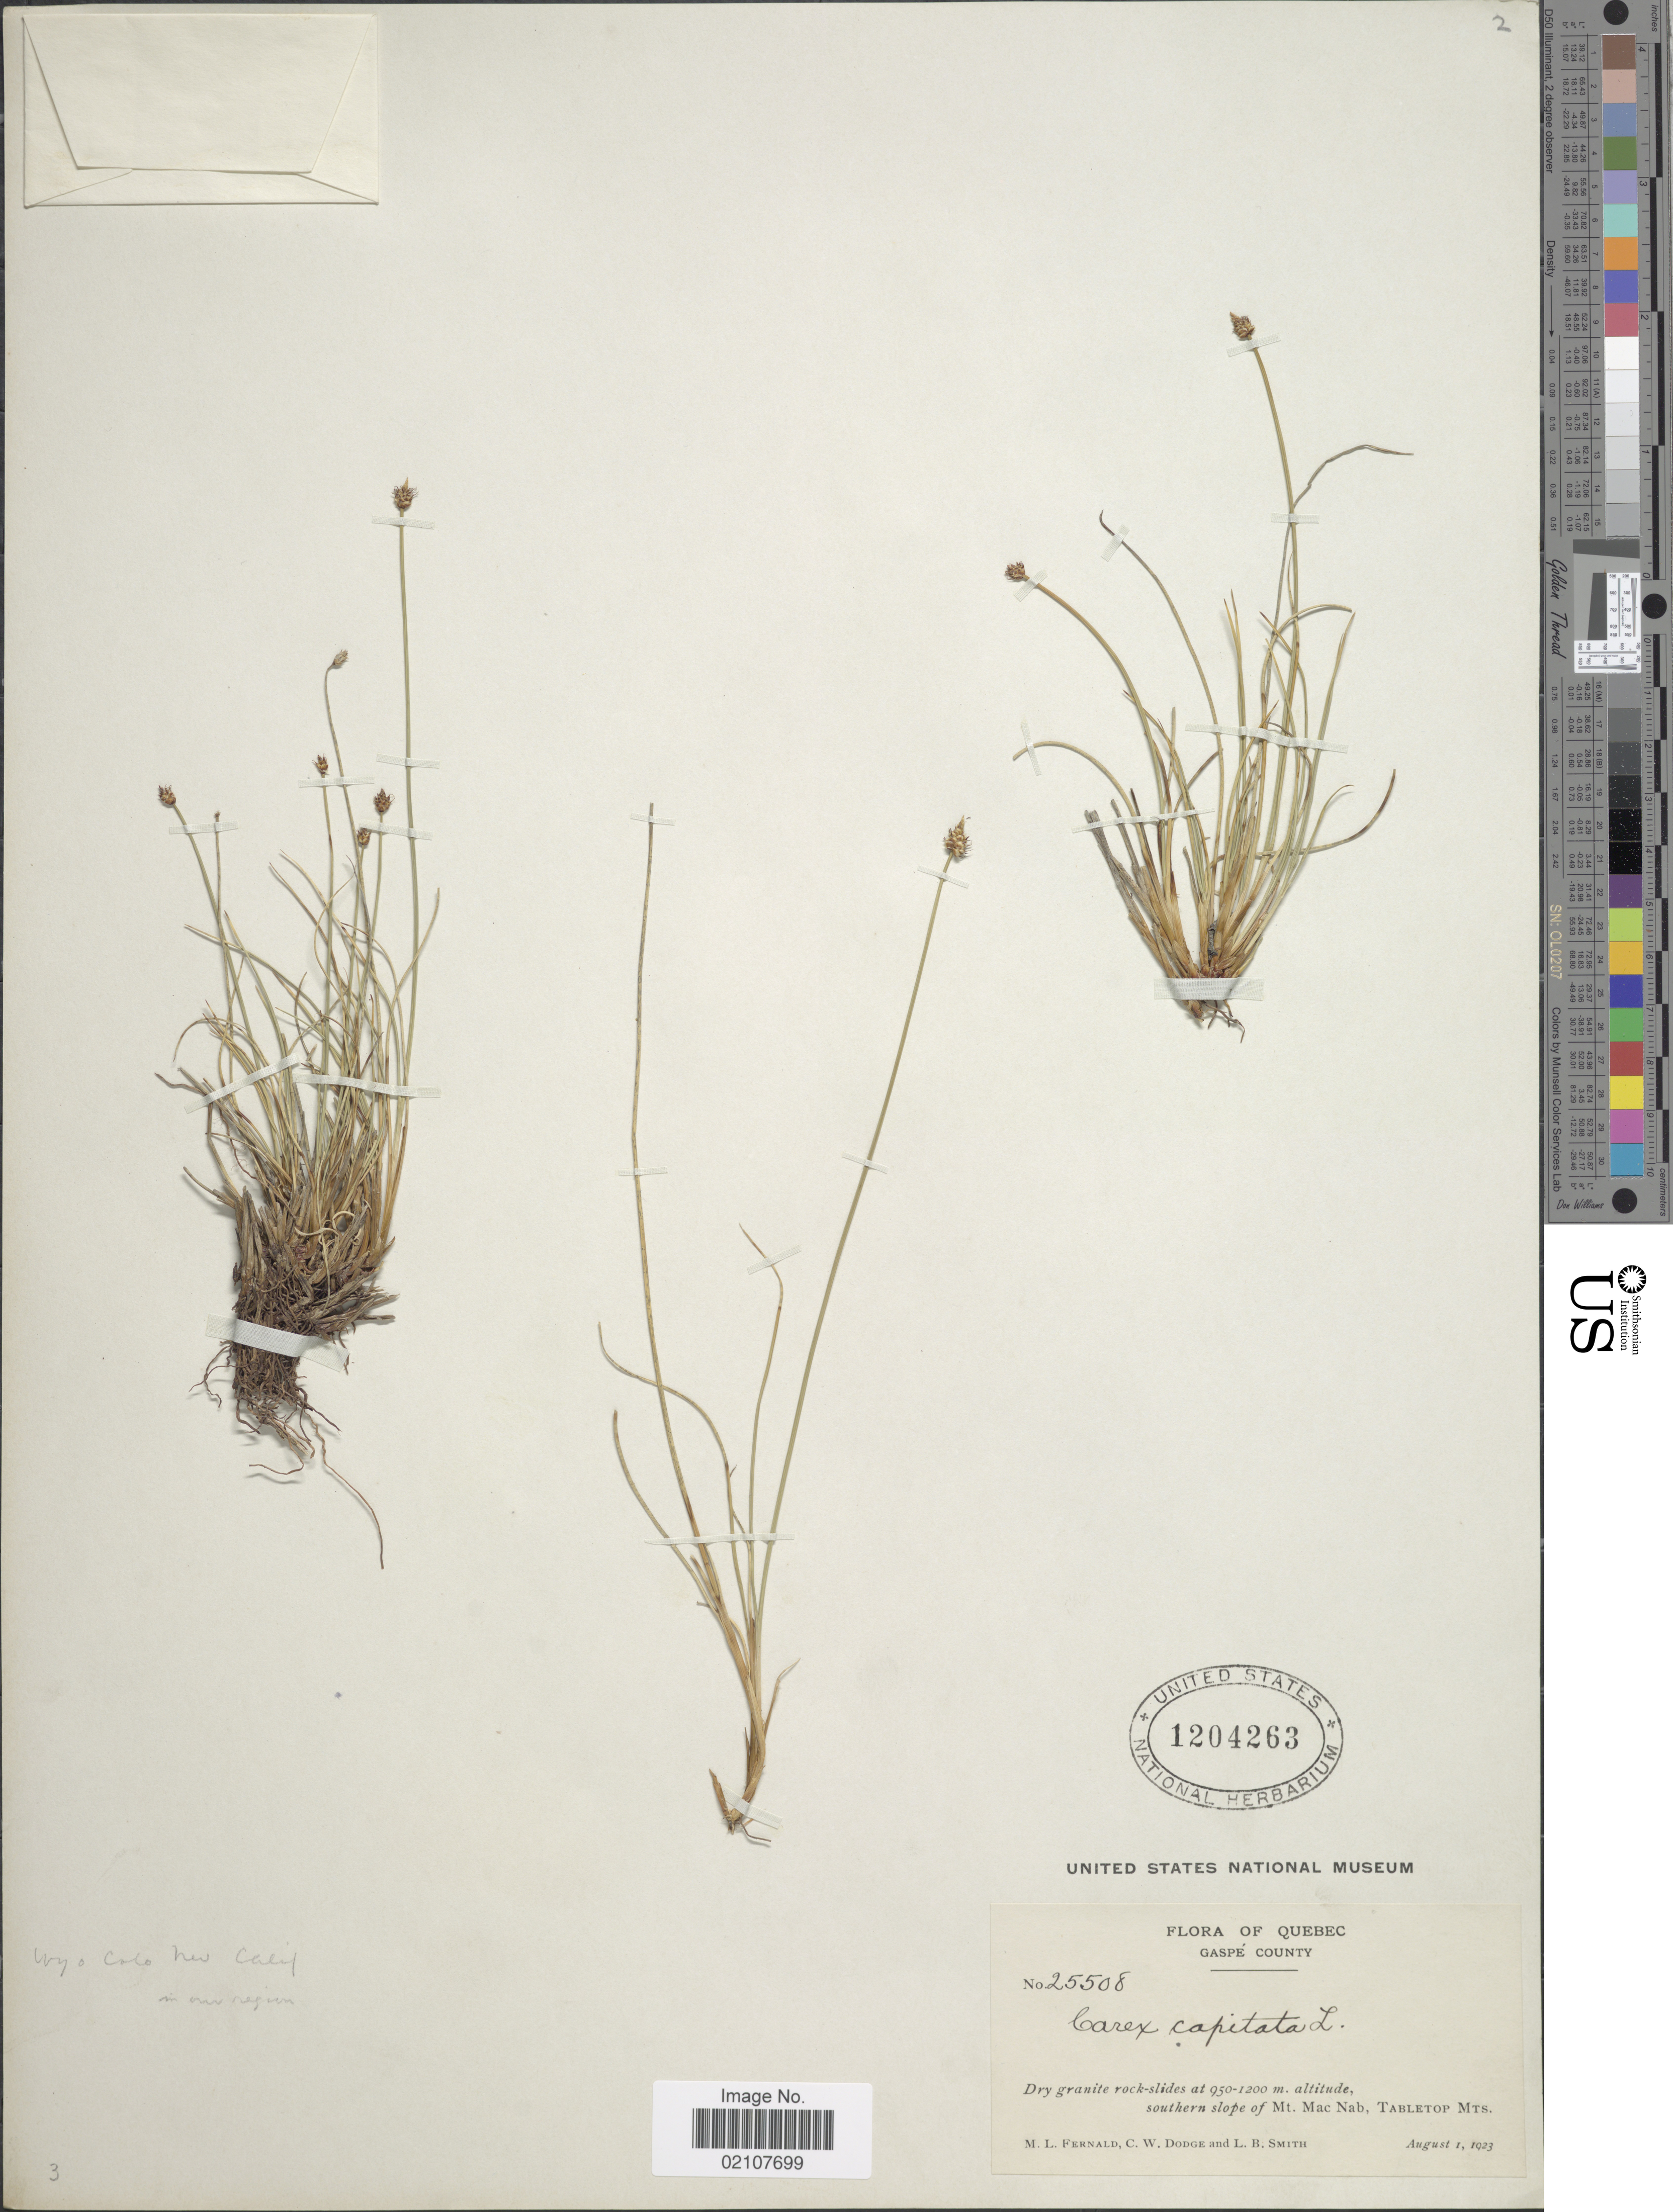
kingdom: Plantae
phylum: Tracheophyta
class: Liliopsida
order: Poales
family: Cyperaceae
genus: Carex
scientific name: Carex capitata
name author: L.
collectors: M. L. Fernald, C. Dodge & L. Smith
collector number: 25508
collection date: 1923-08-01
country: Canada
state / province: Quebec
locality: Quebec, gaspe County, Southern slope of Mt. Mac Nab, Tabletop Mts.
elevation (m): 950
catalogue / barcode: US 1204263